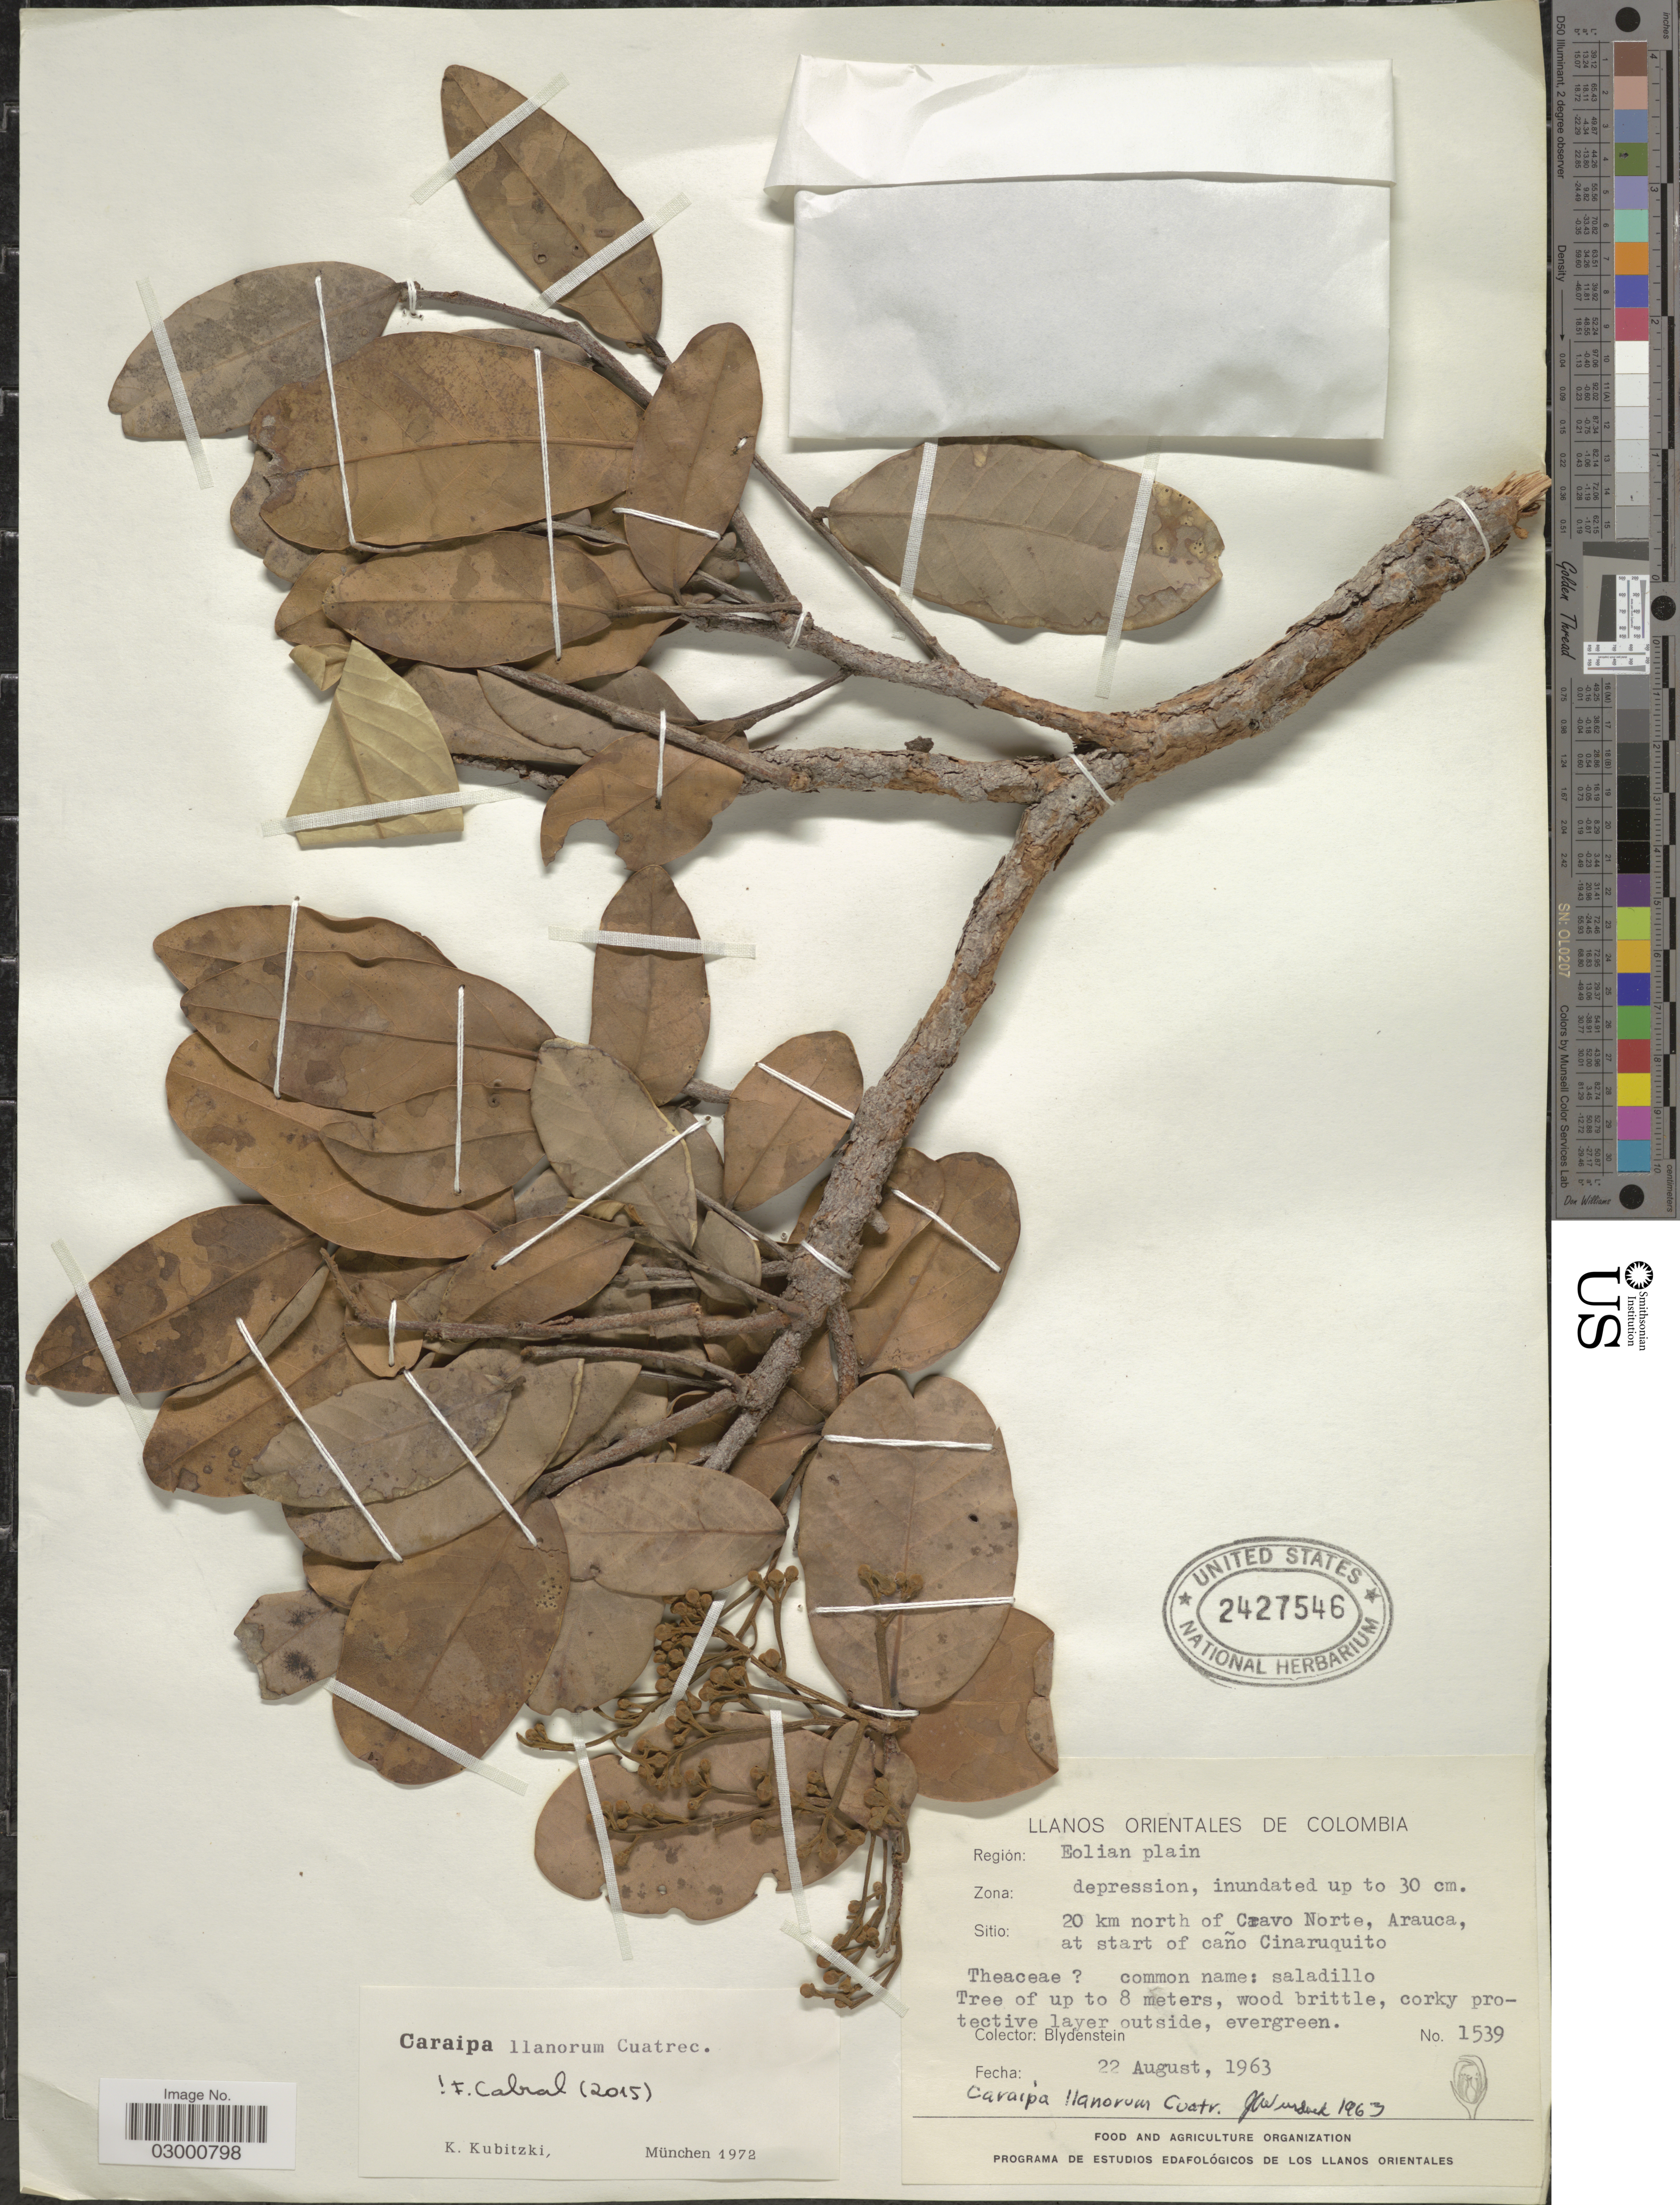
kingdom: Plantae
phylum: Tracheophyta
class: Magnoliopsida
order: Malpighiales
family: Calophyllaceae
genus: Caraipa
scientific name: Caraipa llanorum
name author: Cuatrec.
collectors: Blydenstein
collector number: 1539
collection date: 1963-08-22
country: Colombia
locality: Región: Eolian plain. Stio: 20 km north of Cravo Norte, Arauca, at start of caño Cinaruquito.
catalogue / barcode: US 2427546